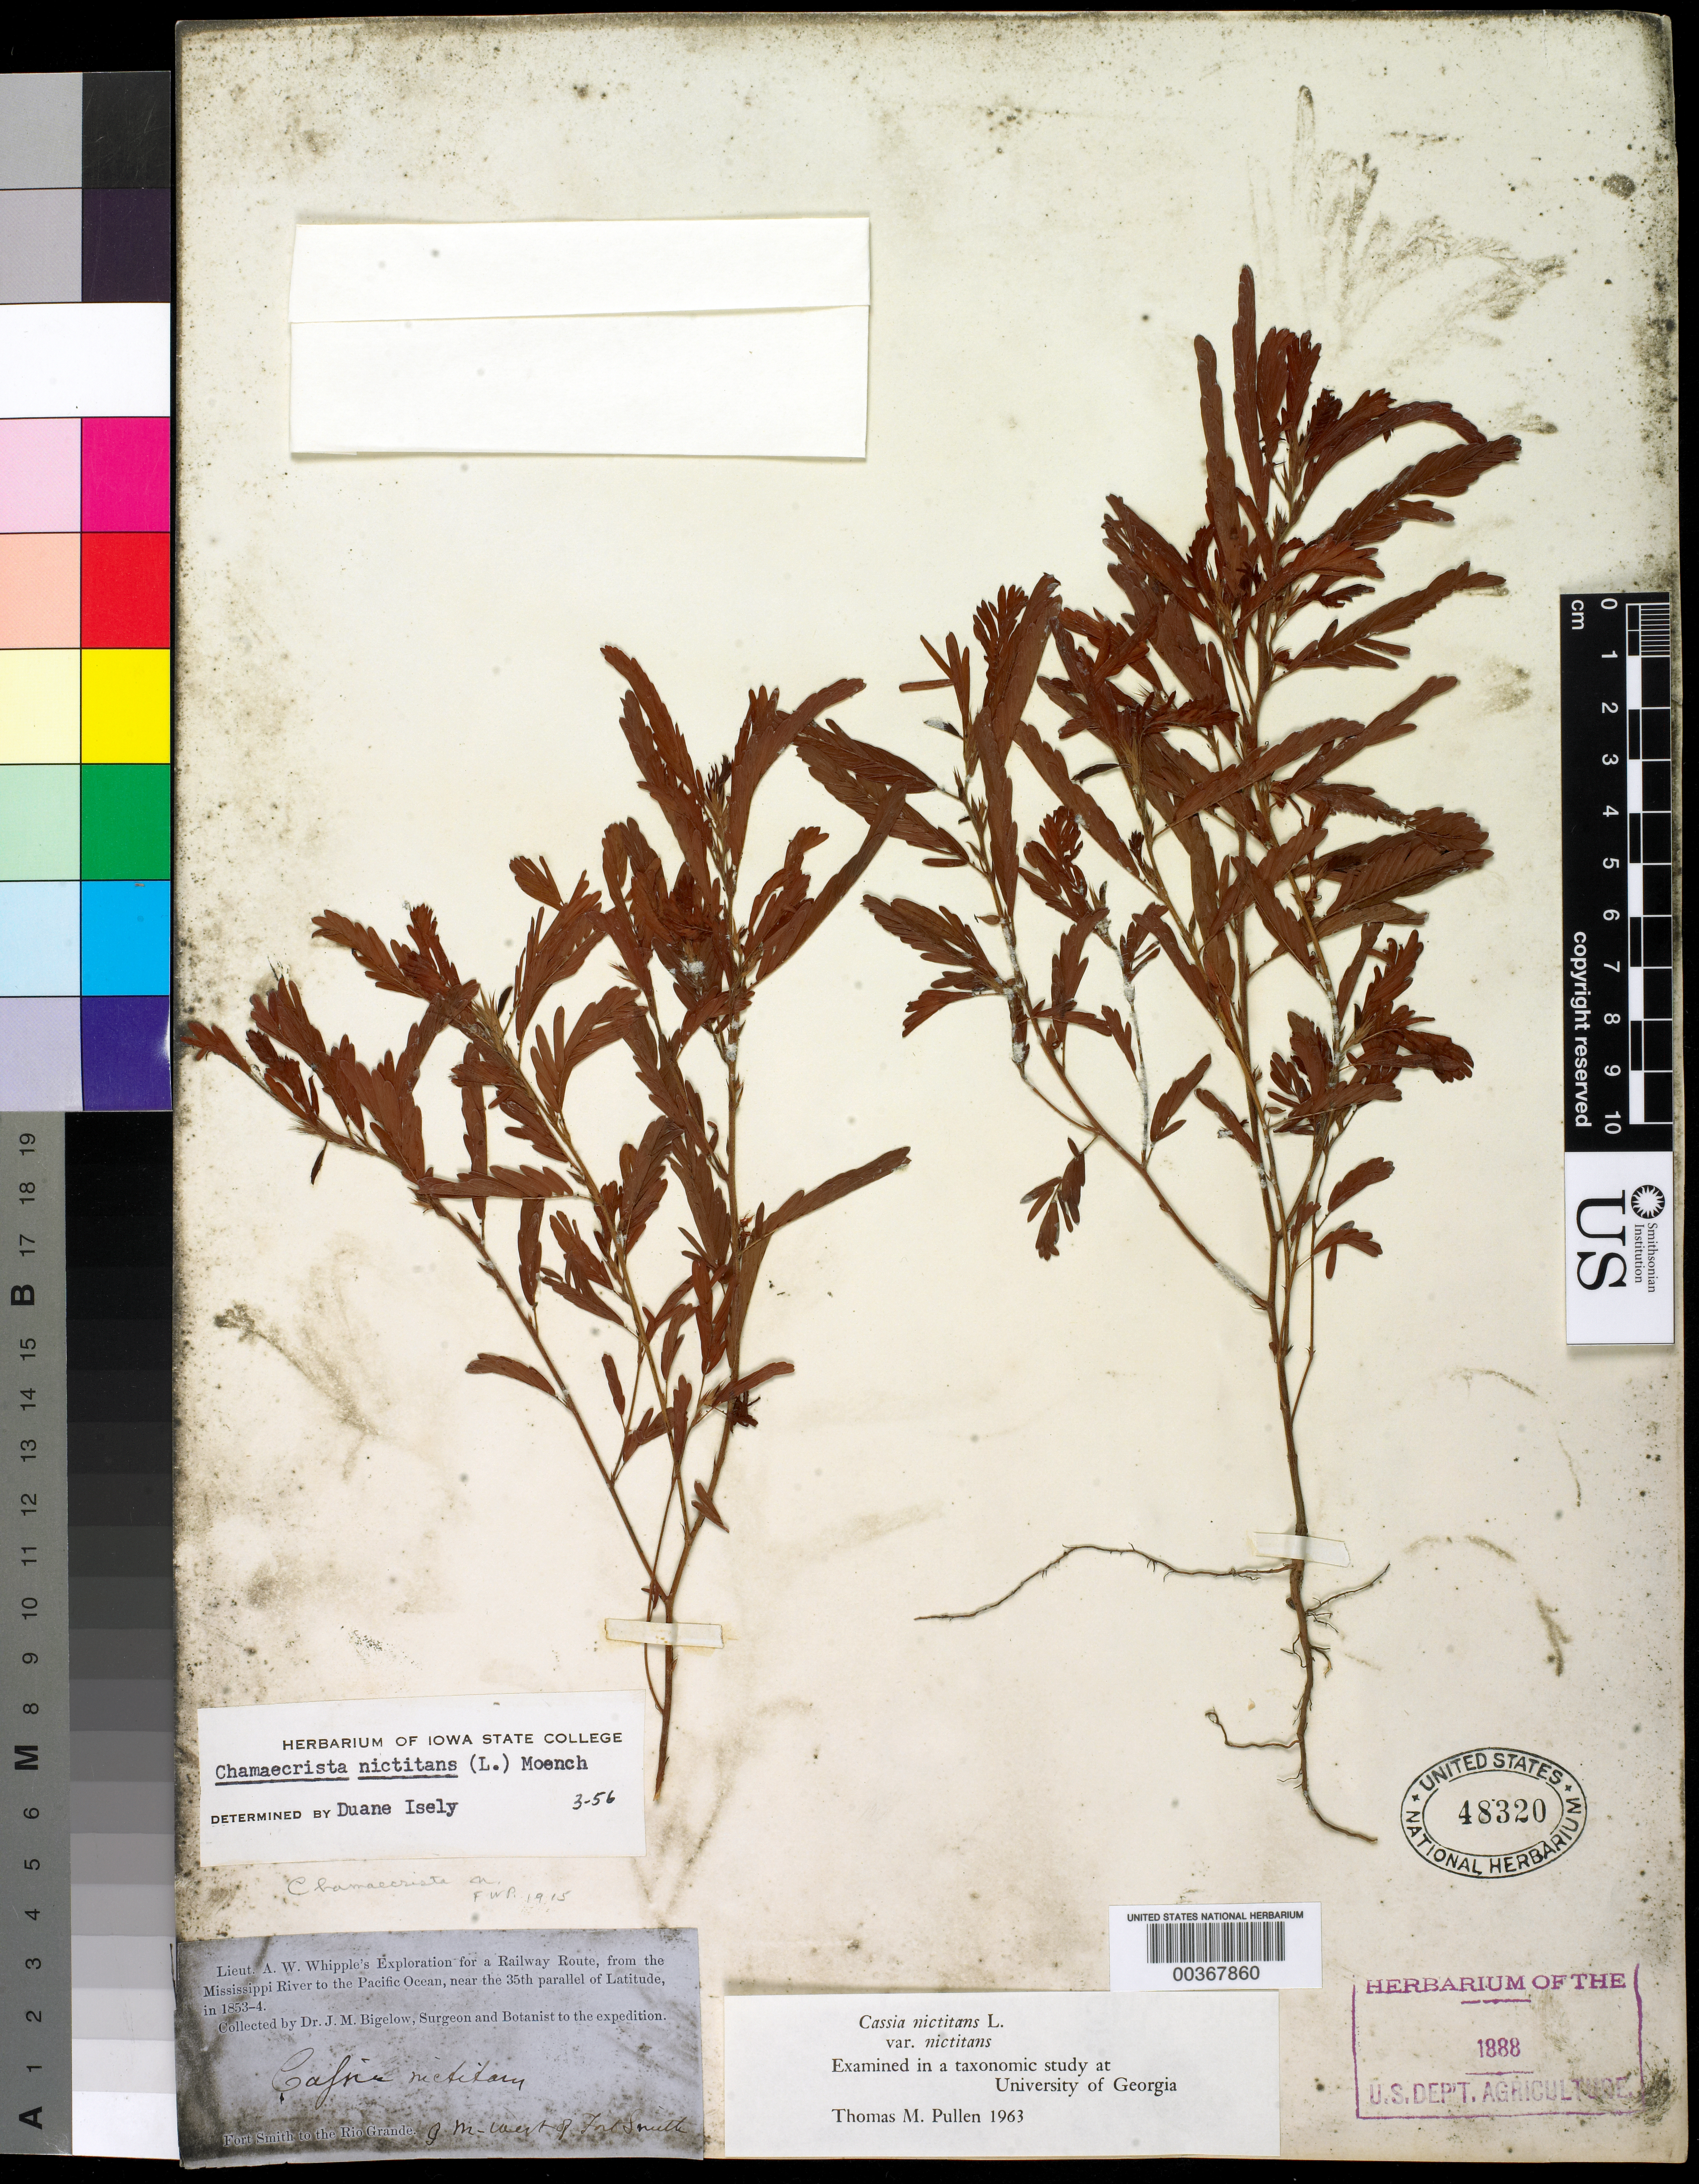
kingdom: Plantae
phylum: Tracheophyta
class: Magnoliopsida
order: Fabales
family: Fabaceae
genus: Chamaecrista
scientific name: Chamaecrista nictitans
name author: (L.) Moench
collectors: J. M. Bigelow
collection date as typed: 1853 to -- -- 1854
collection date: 1853/1854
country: United States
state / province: Arkansas / Oklahoma / Texas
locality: Fort smith to the rio grande; w of fort smith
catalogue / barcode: US 48320